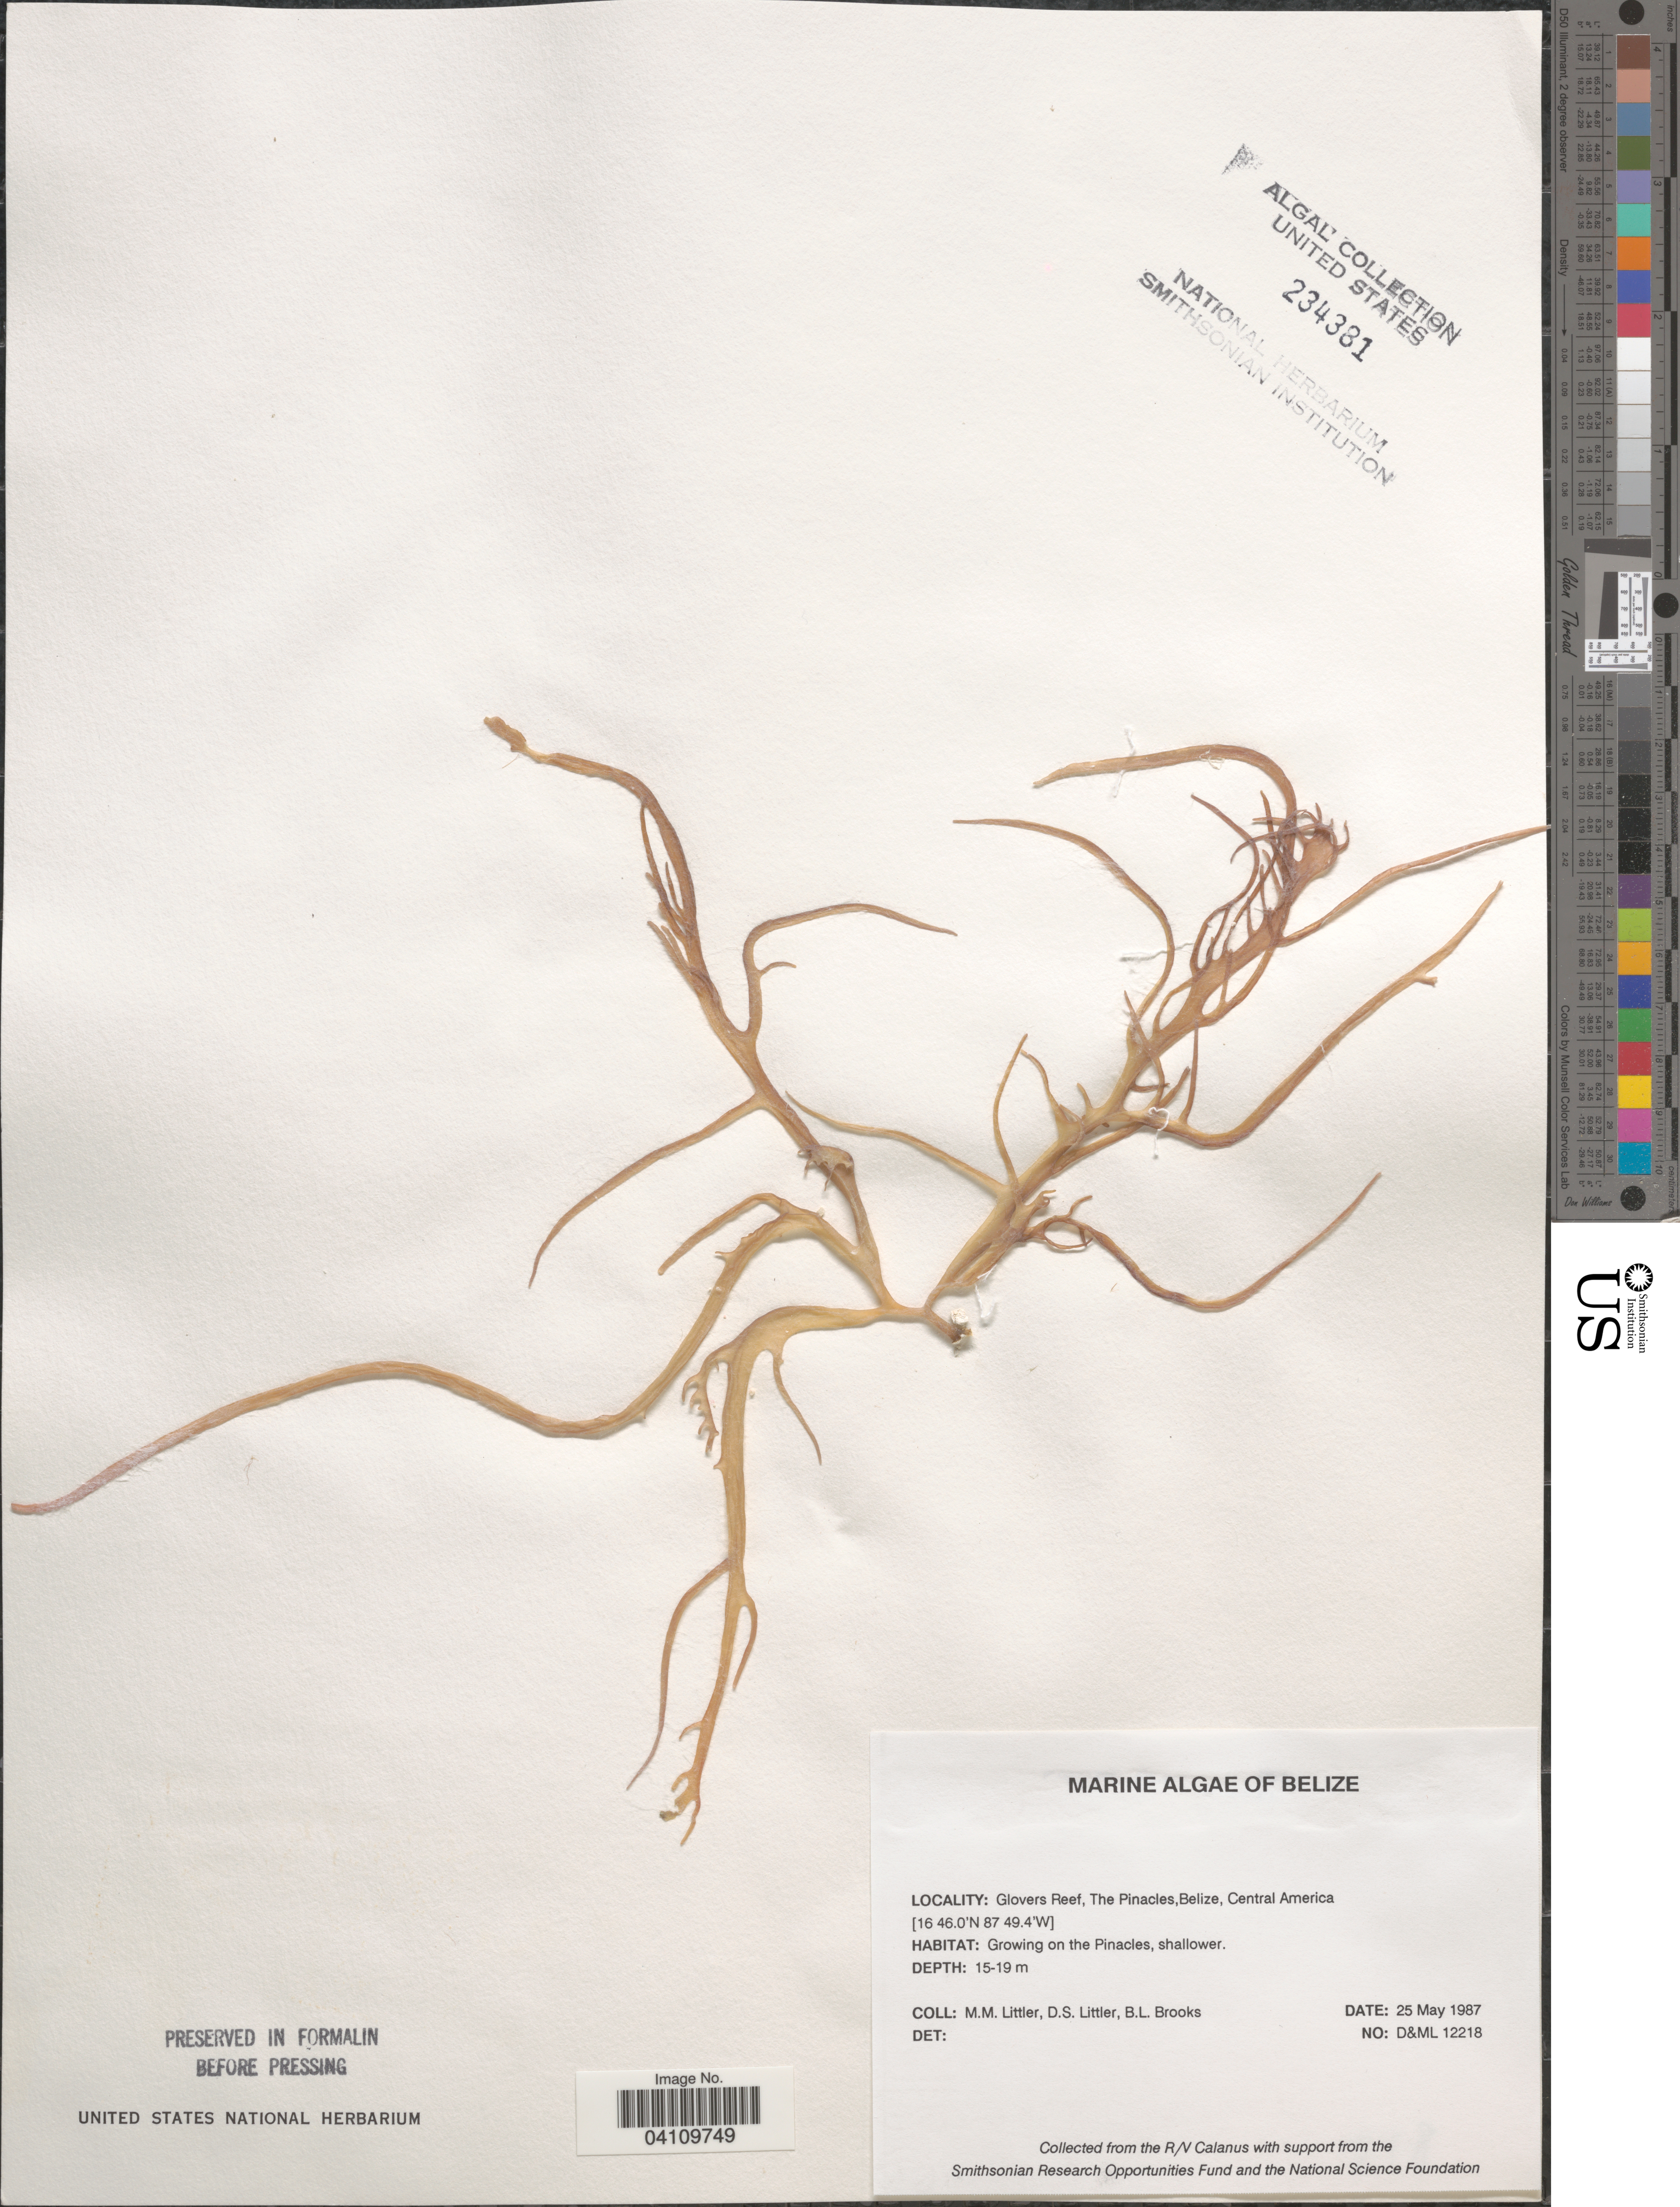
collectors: D. S. Littler & B. Brooks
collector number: D&ML 12218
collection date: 1987-05-25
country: Belize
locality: Glovers Reef, The Pinacles.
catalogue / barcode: US 234381